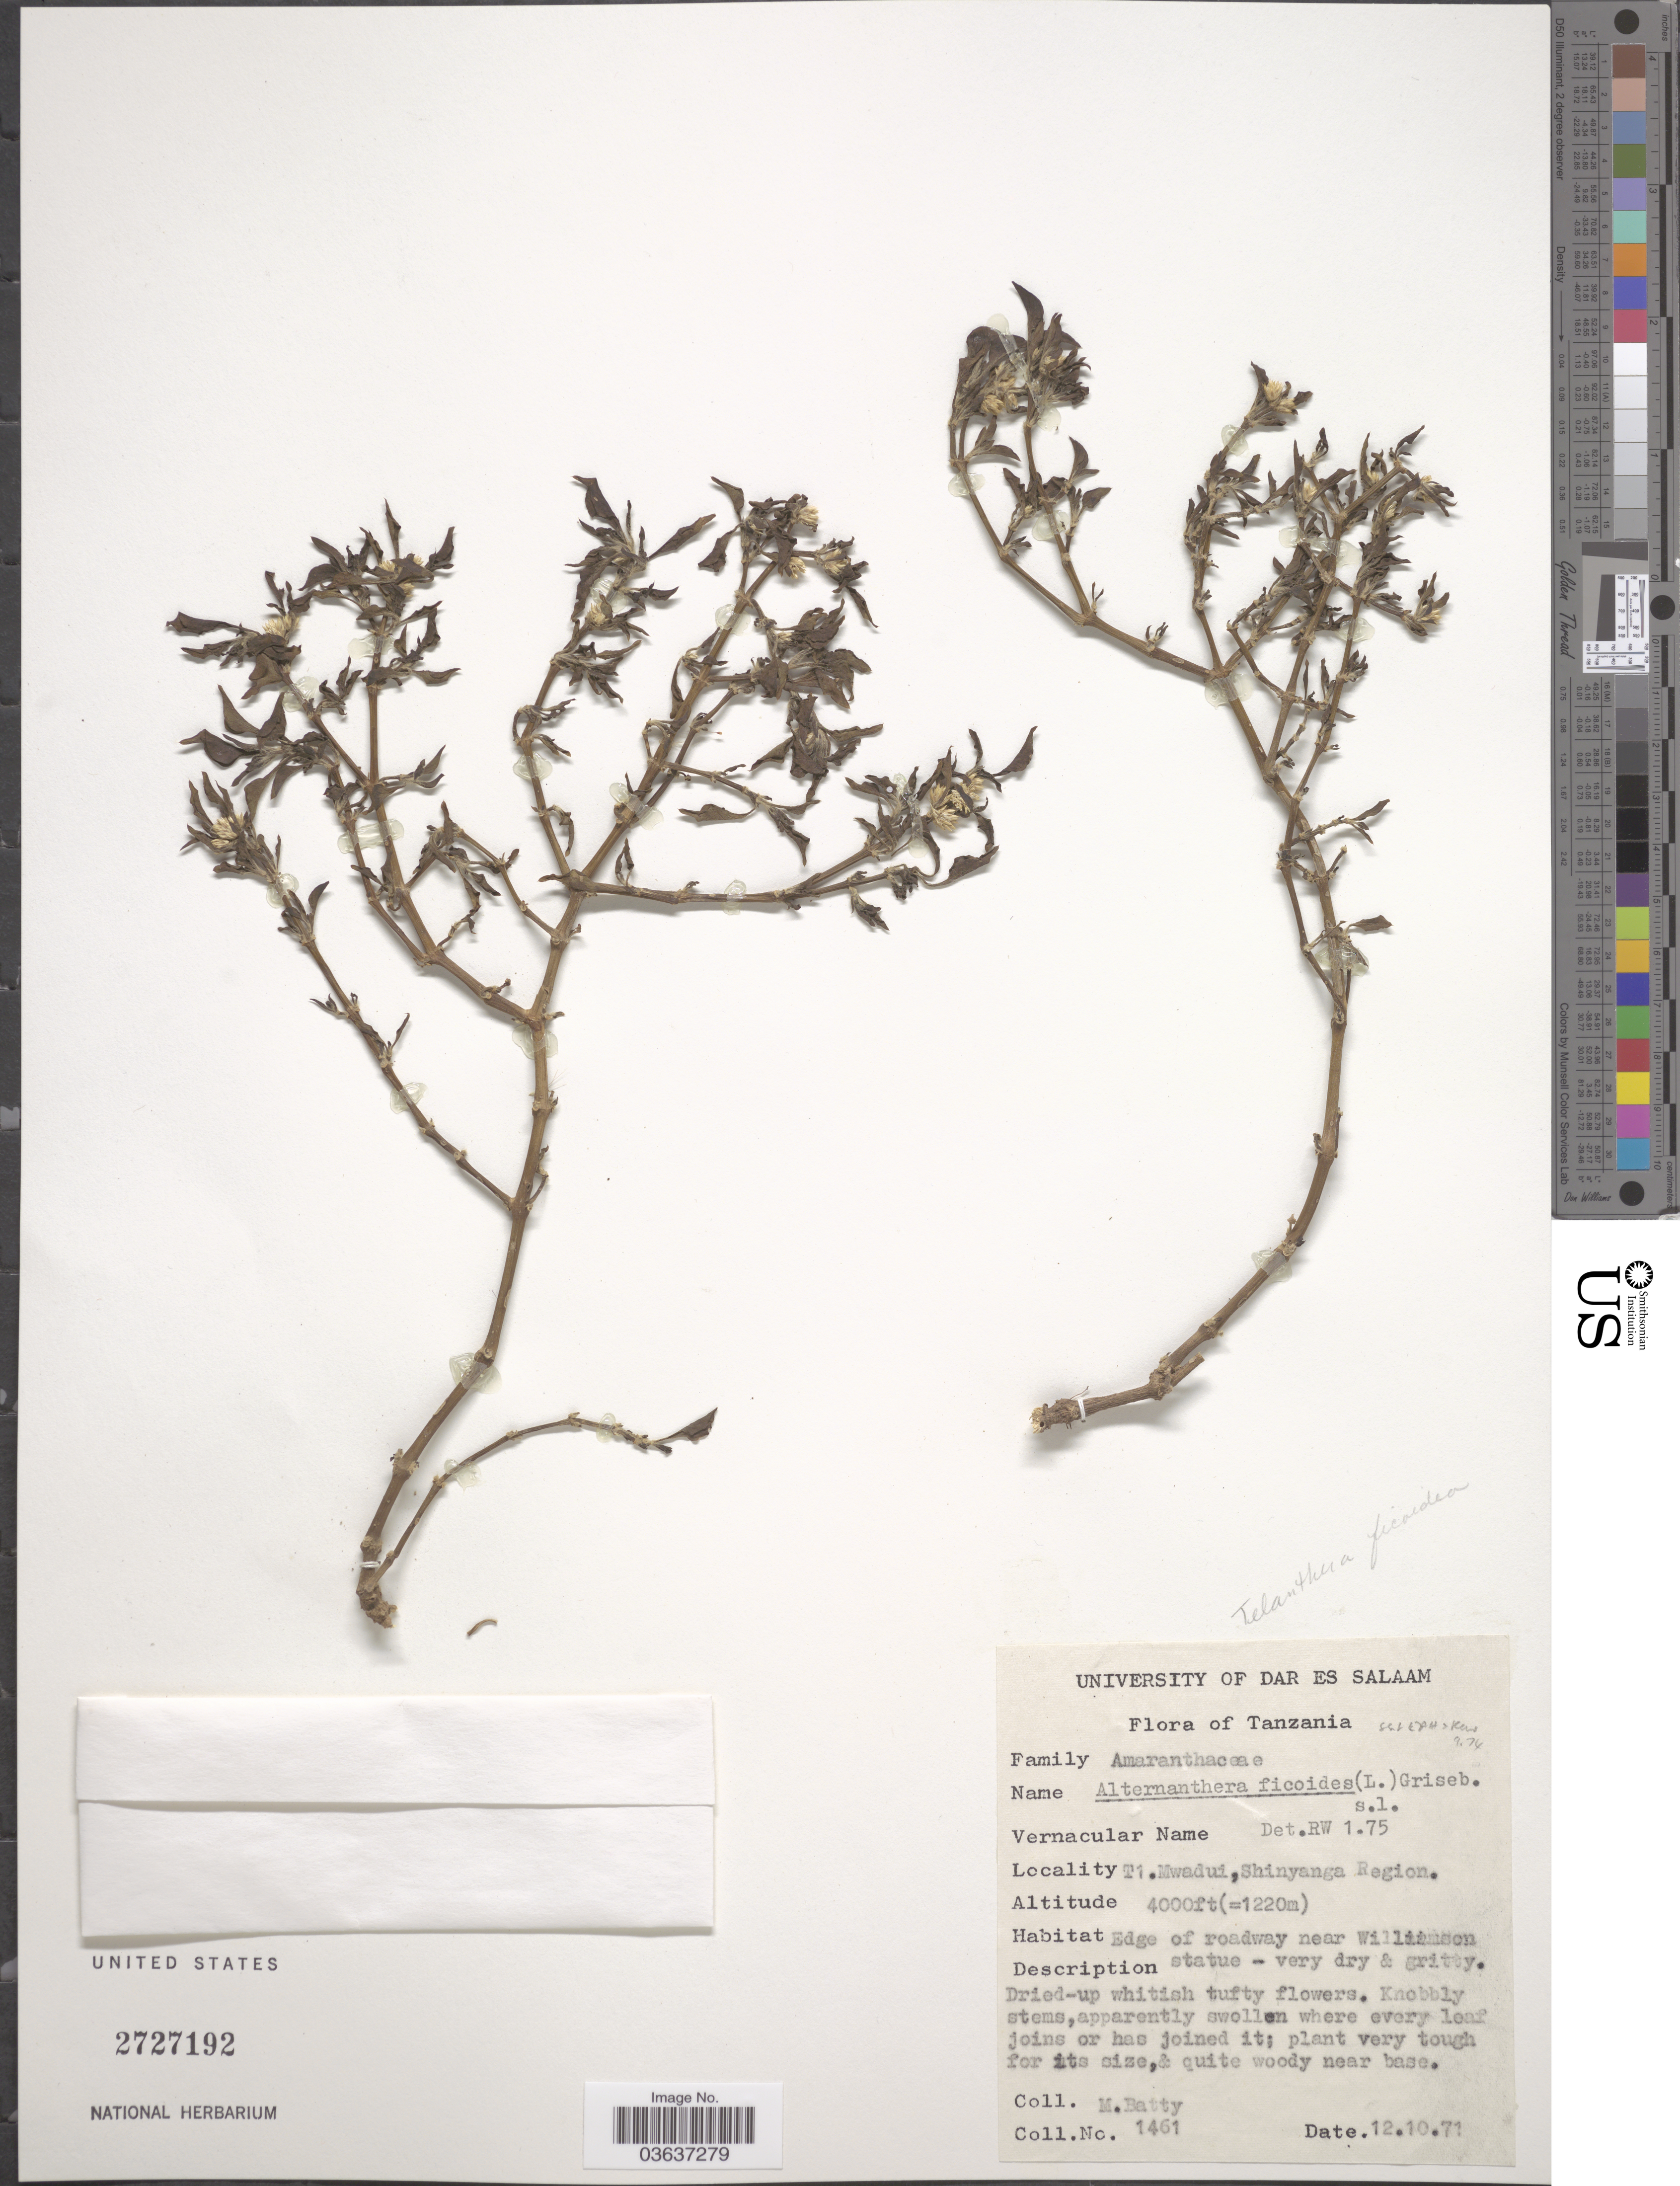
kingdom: Plantae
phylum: Tracheophyta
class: Magnoliopsida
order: Caryophyllales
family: Amaranthaceae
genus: Alternanthera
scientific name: Alternanthera ficoidea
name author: (L.) P. Beauv.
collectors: M. Batty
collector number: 1461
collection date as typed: Transcribed d/m/y: 12/10/71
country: Tanzania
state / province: Shinyanga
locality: T1, Mwadui, Shinyanga Region. Edge of roadway near Williamson statue.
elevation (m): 1219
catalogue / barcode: US 2727192